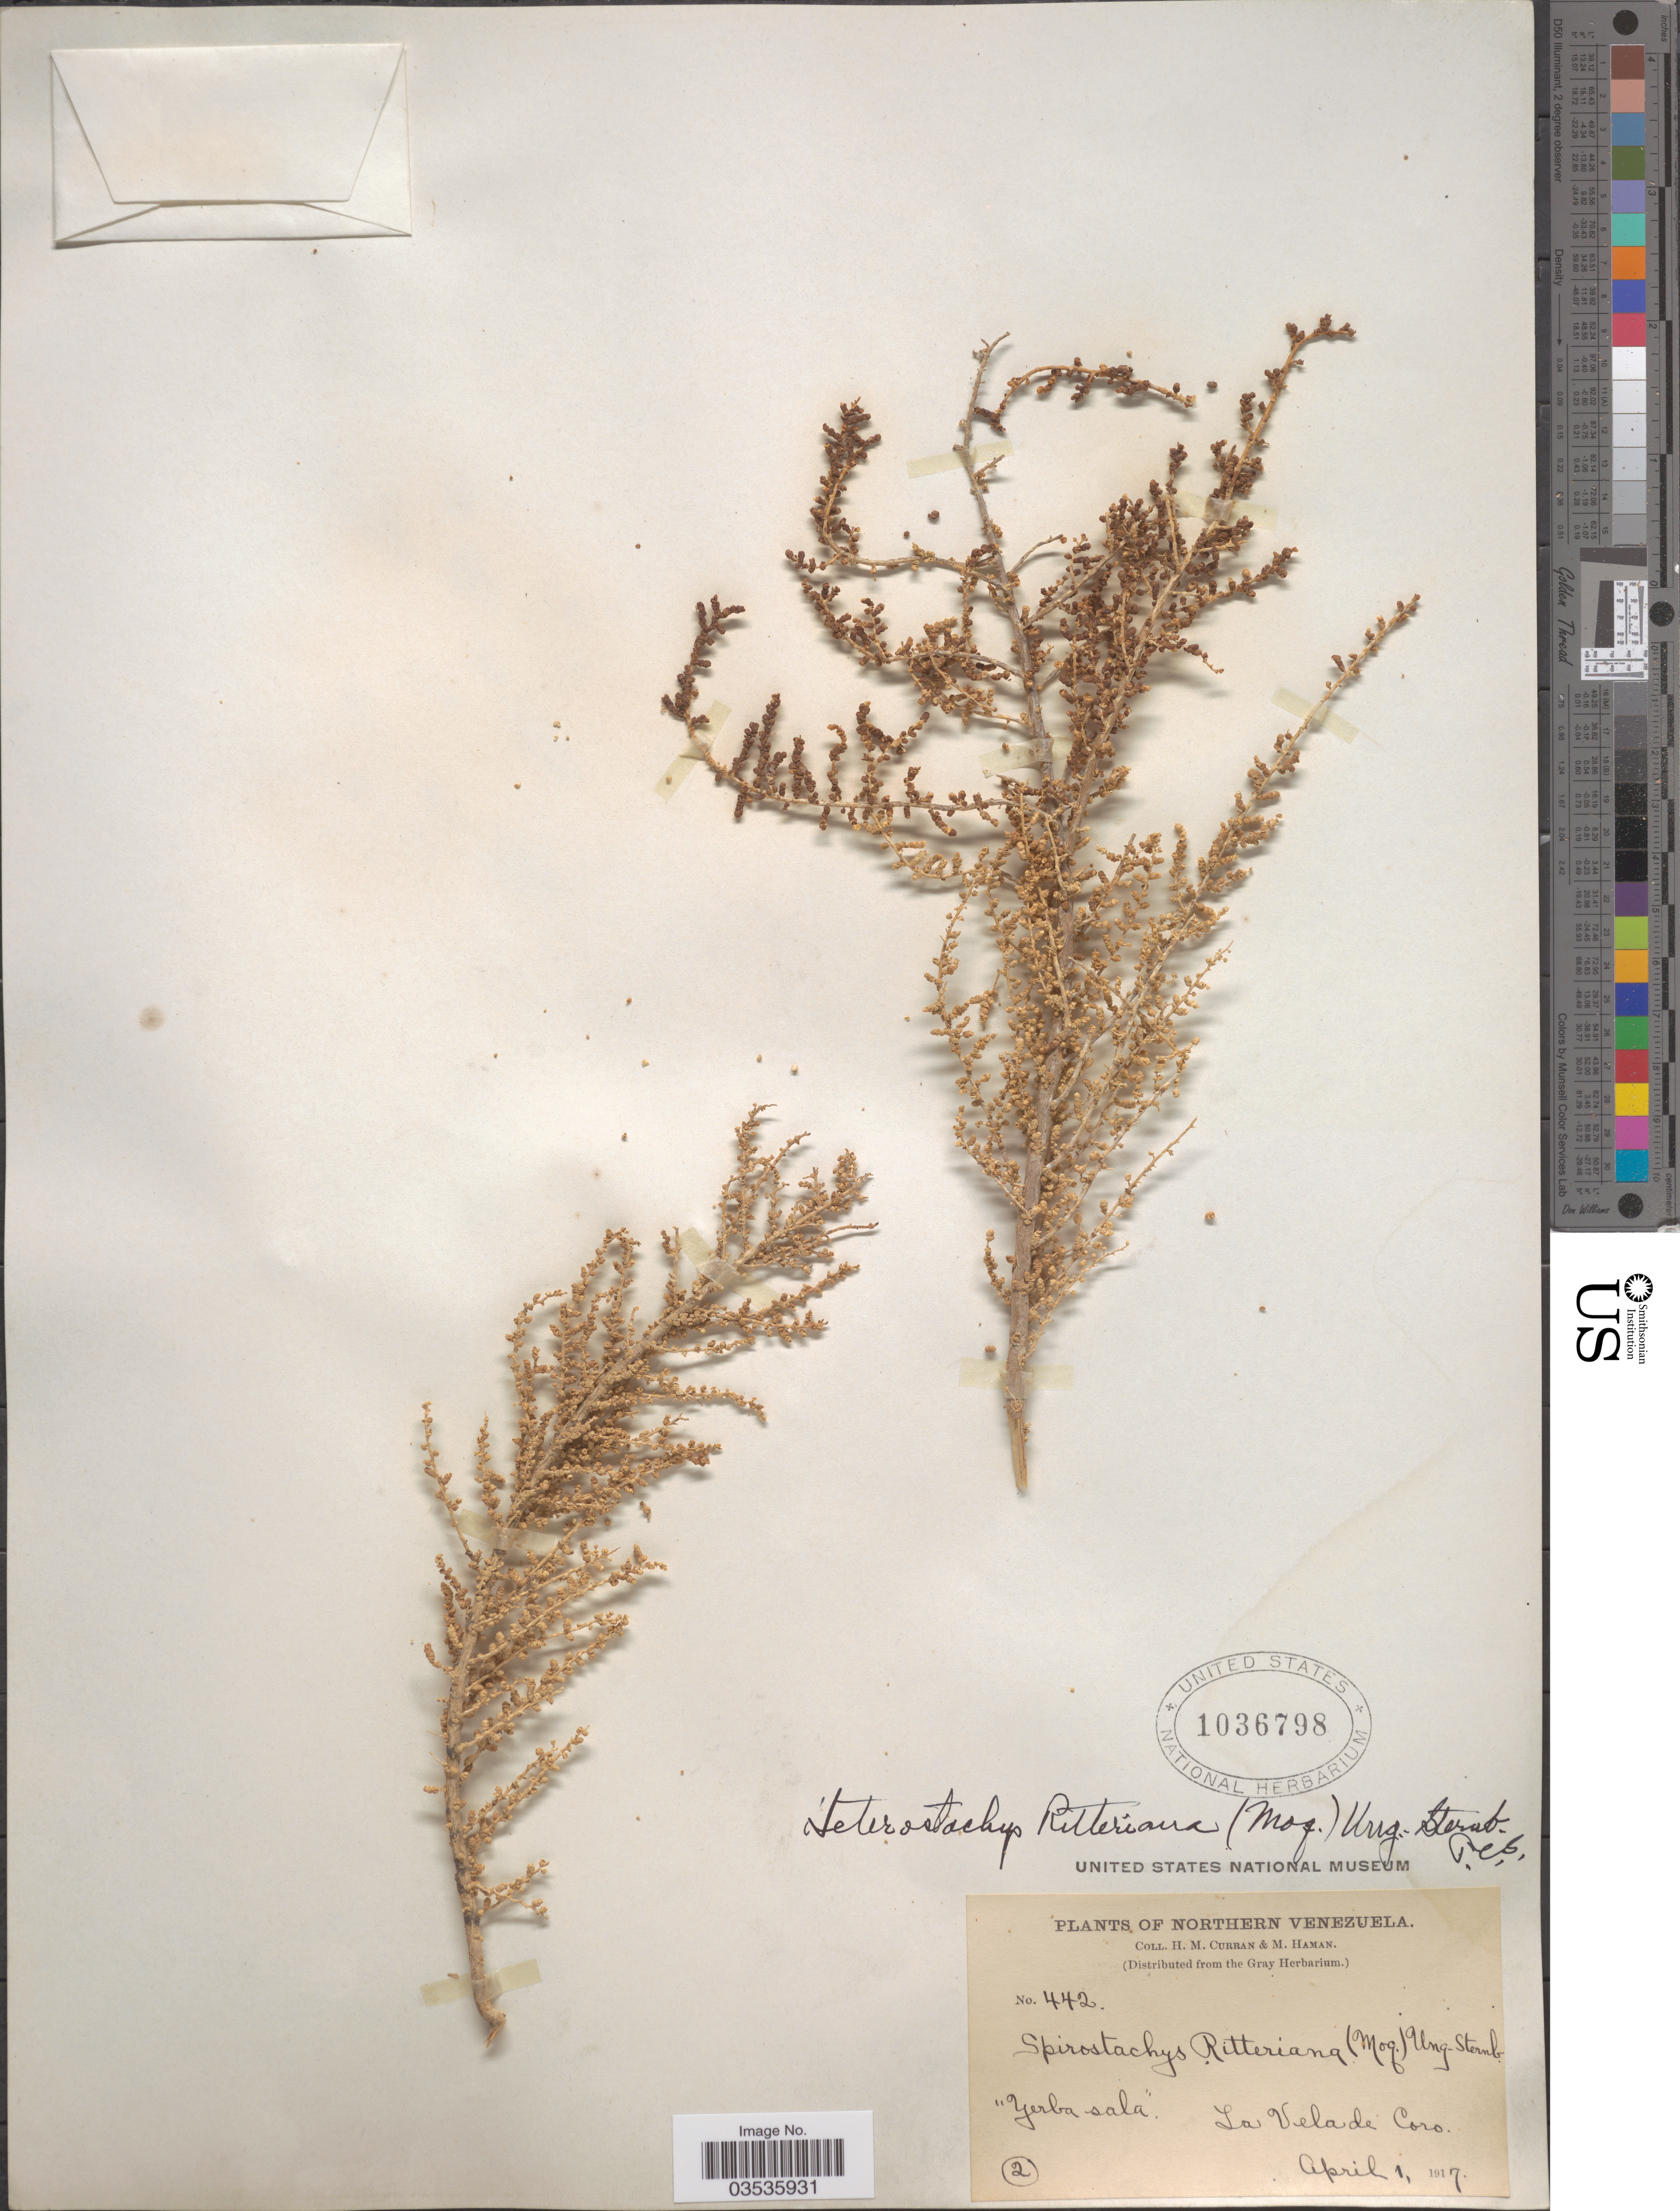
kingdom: Plantae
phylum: Tracheophyta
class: Magnoliopsida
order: Caryophyllales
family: Amaranthaceae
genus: Heterostachys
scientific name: Heterostachys ritteriana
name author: (Moq.) Ung.-Sternb.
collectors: H. M. Curran & M. Haman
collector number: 442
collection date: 1917-04-01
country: Venezuela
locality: Northern Venezuela. La Vela de Coro.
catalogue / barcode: US 1036798